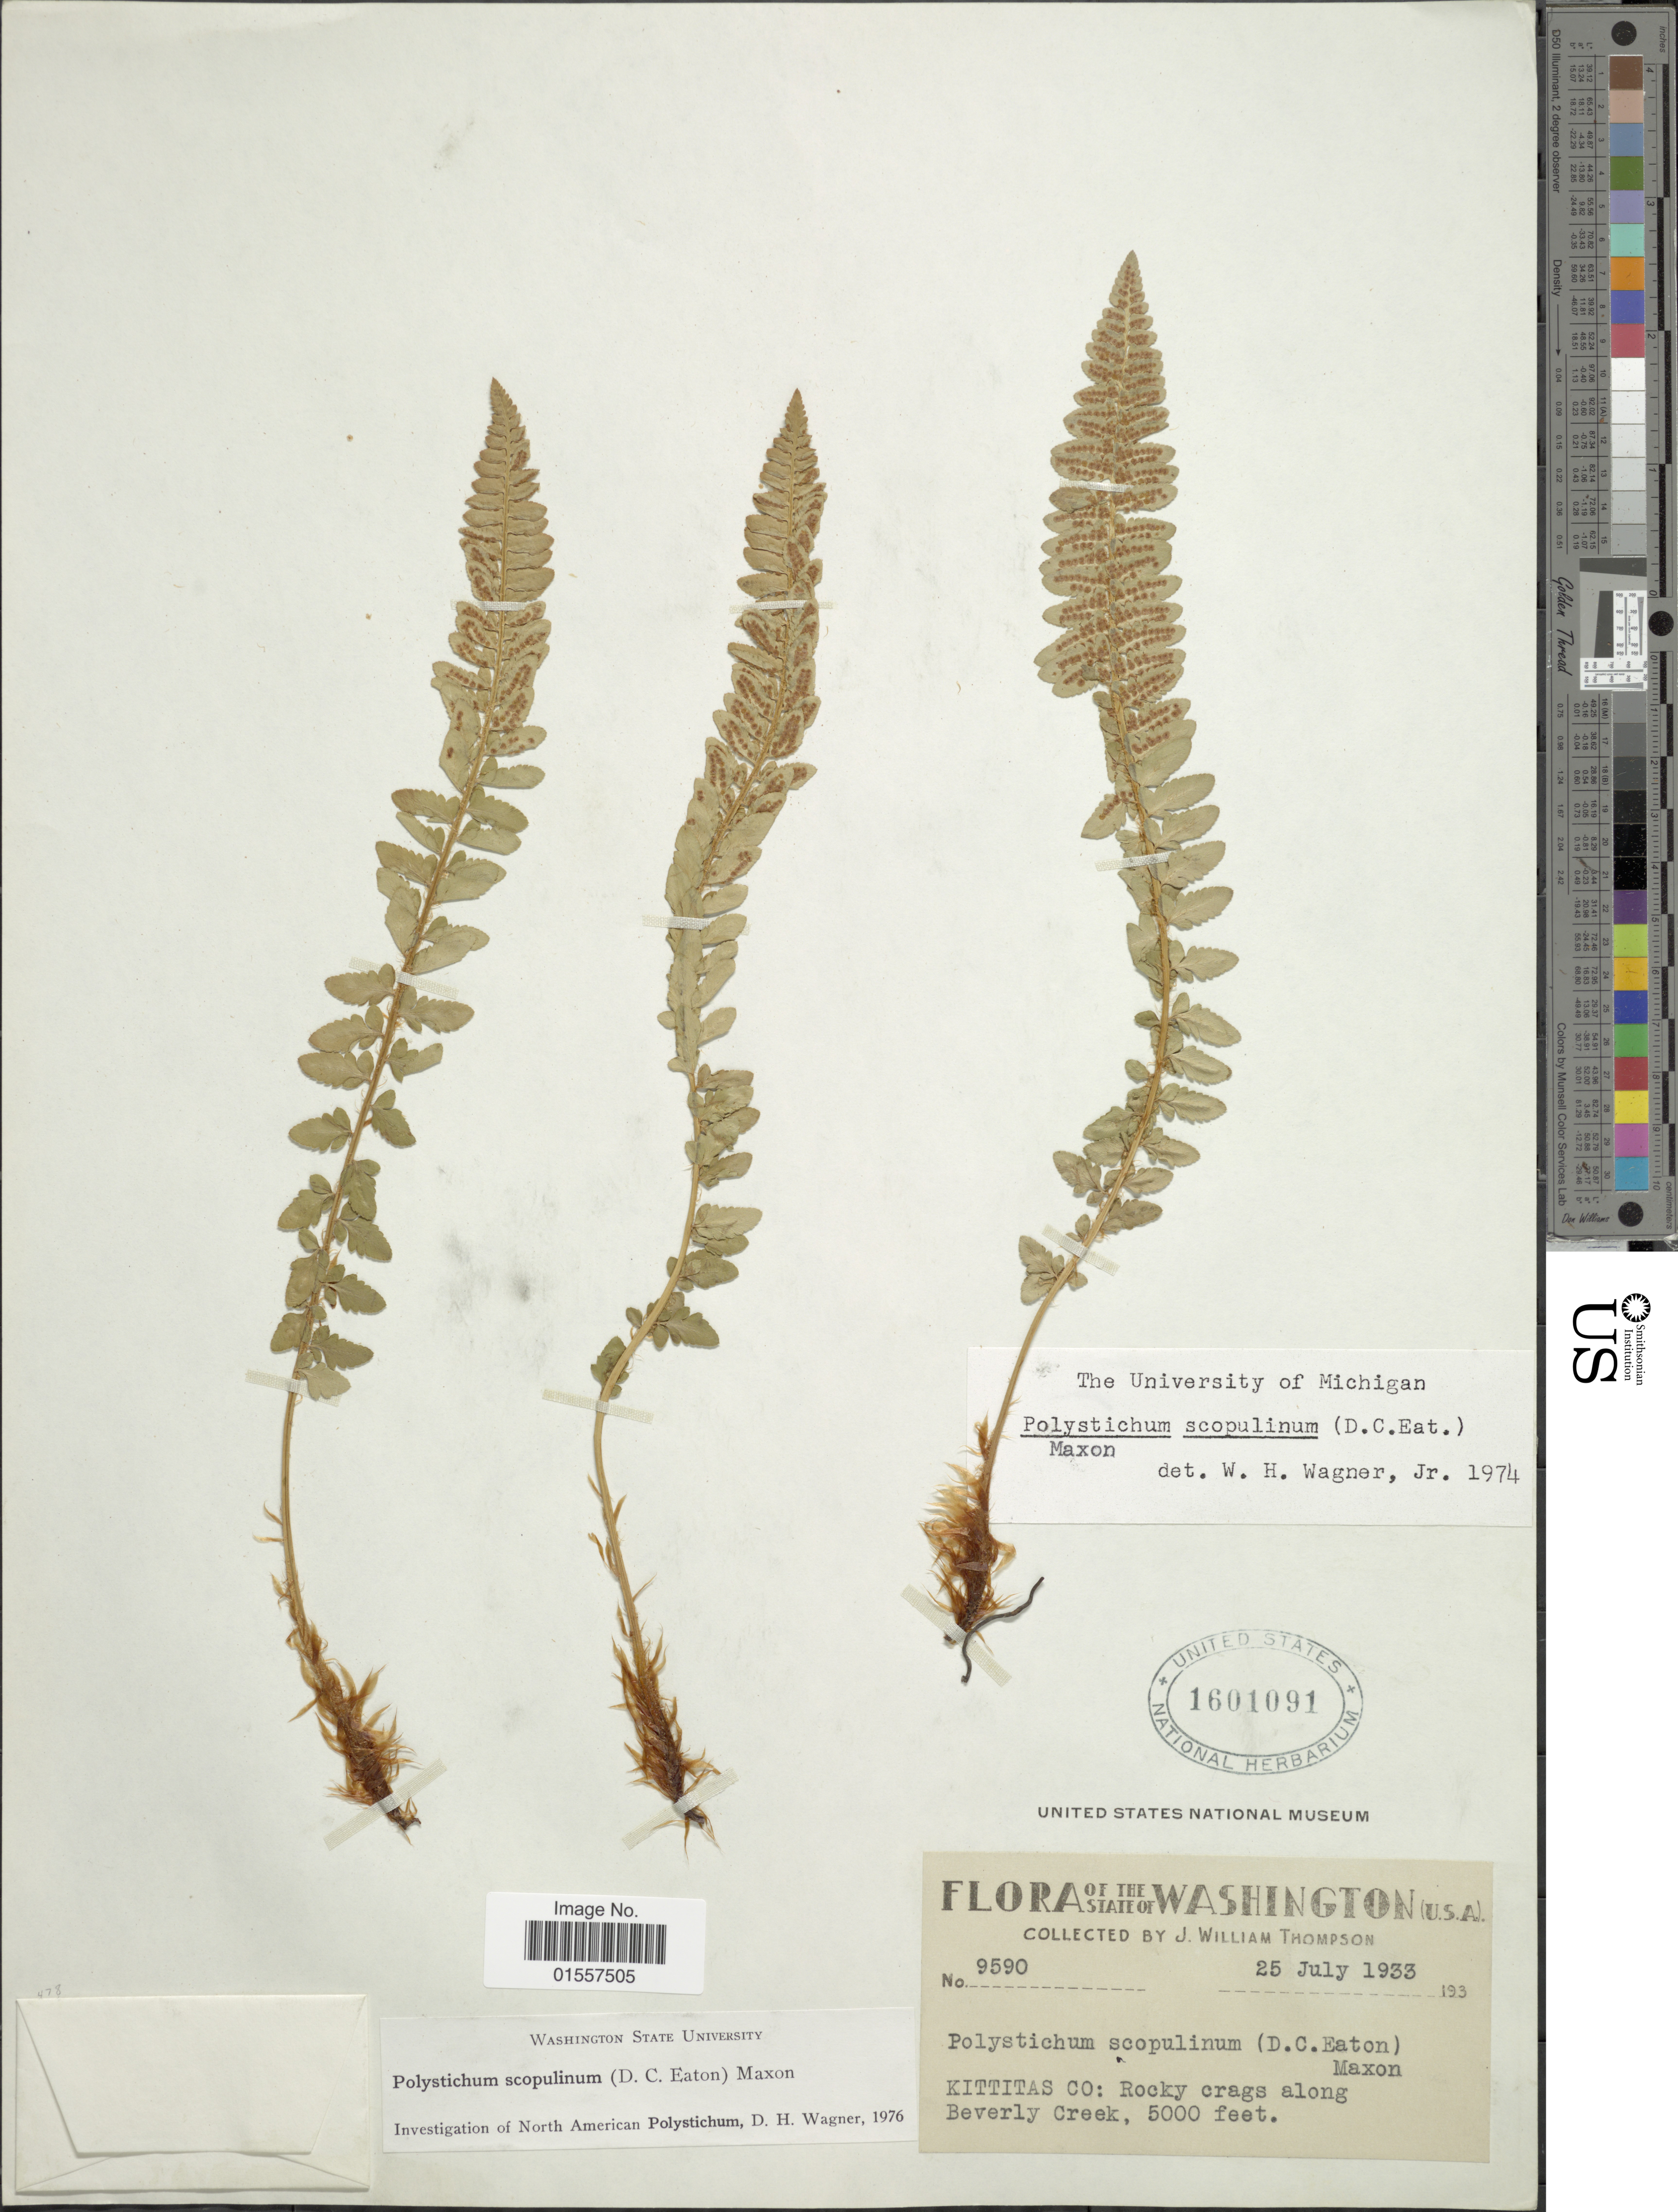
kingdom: Plantae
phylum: Tracheophyta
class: Polypodiopsida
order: Polypodiales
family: Dryopteridaceae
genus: Polystichum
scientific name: Polystichum scopulinum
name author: (D.C. Eaton) Maxon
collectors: J. W. Thompson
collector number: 9590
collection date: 1933-07-25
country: United States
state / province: Washington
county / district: Kittitas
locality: Washington (U.S.A), Kittitas Co: Rocky crags along Beverly Creek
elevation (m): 1524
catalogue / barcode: US 1601091